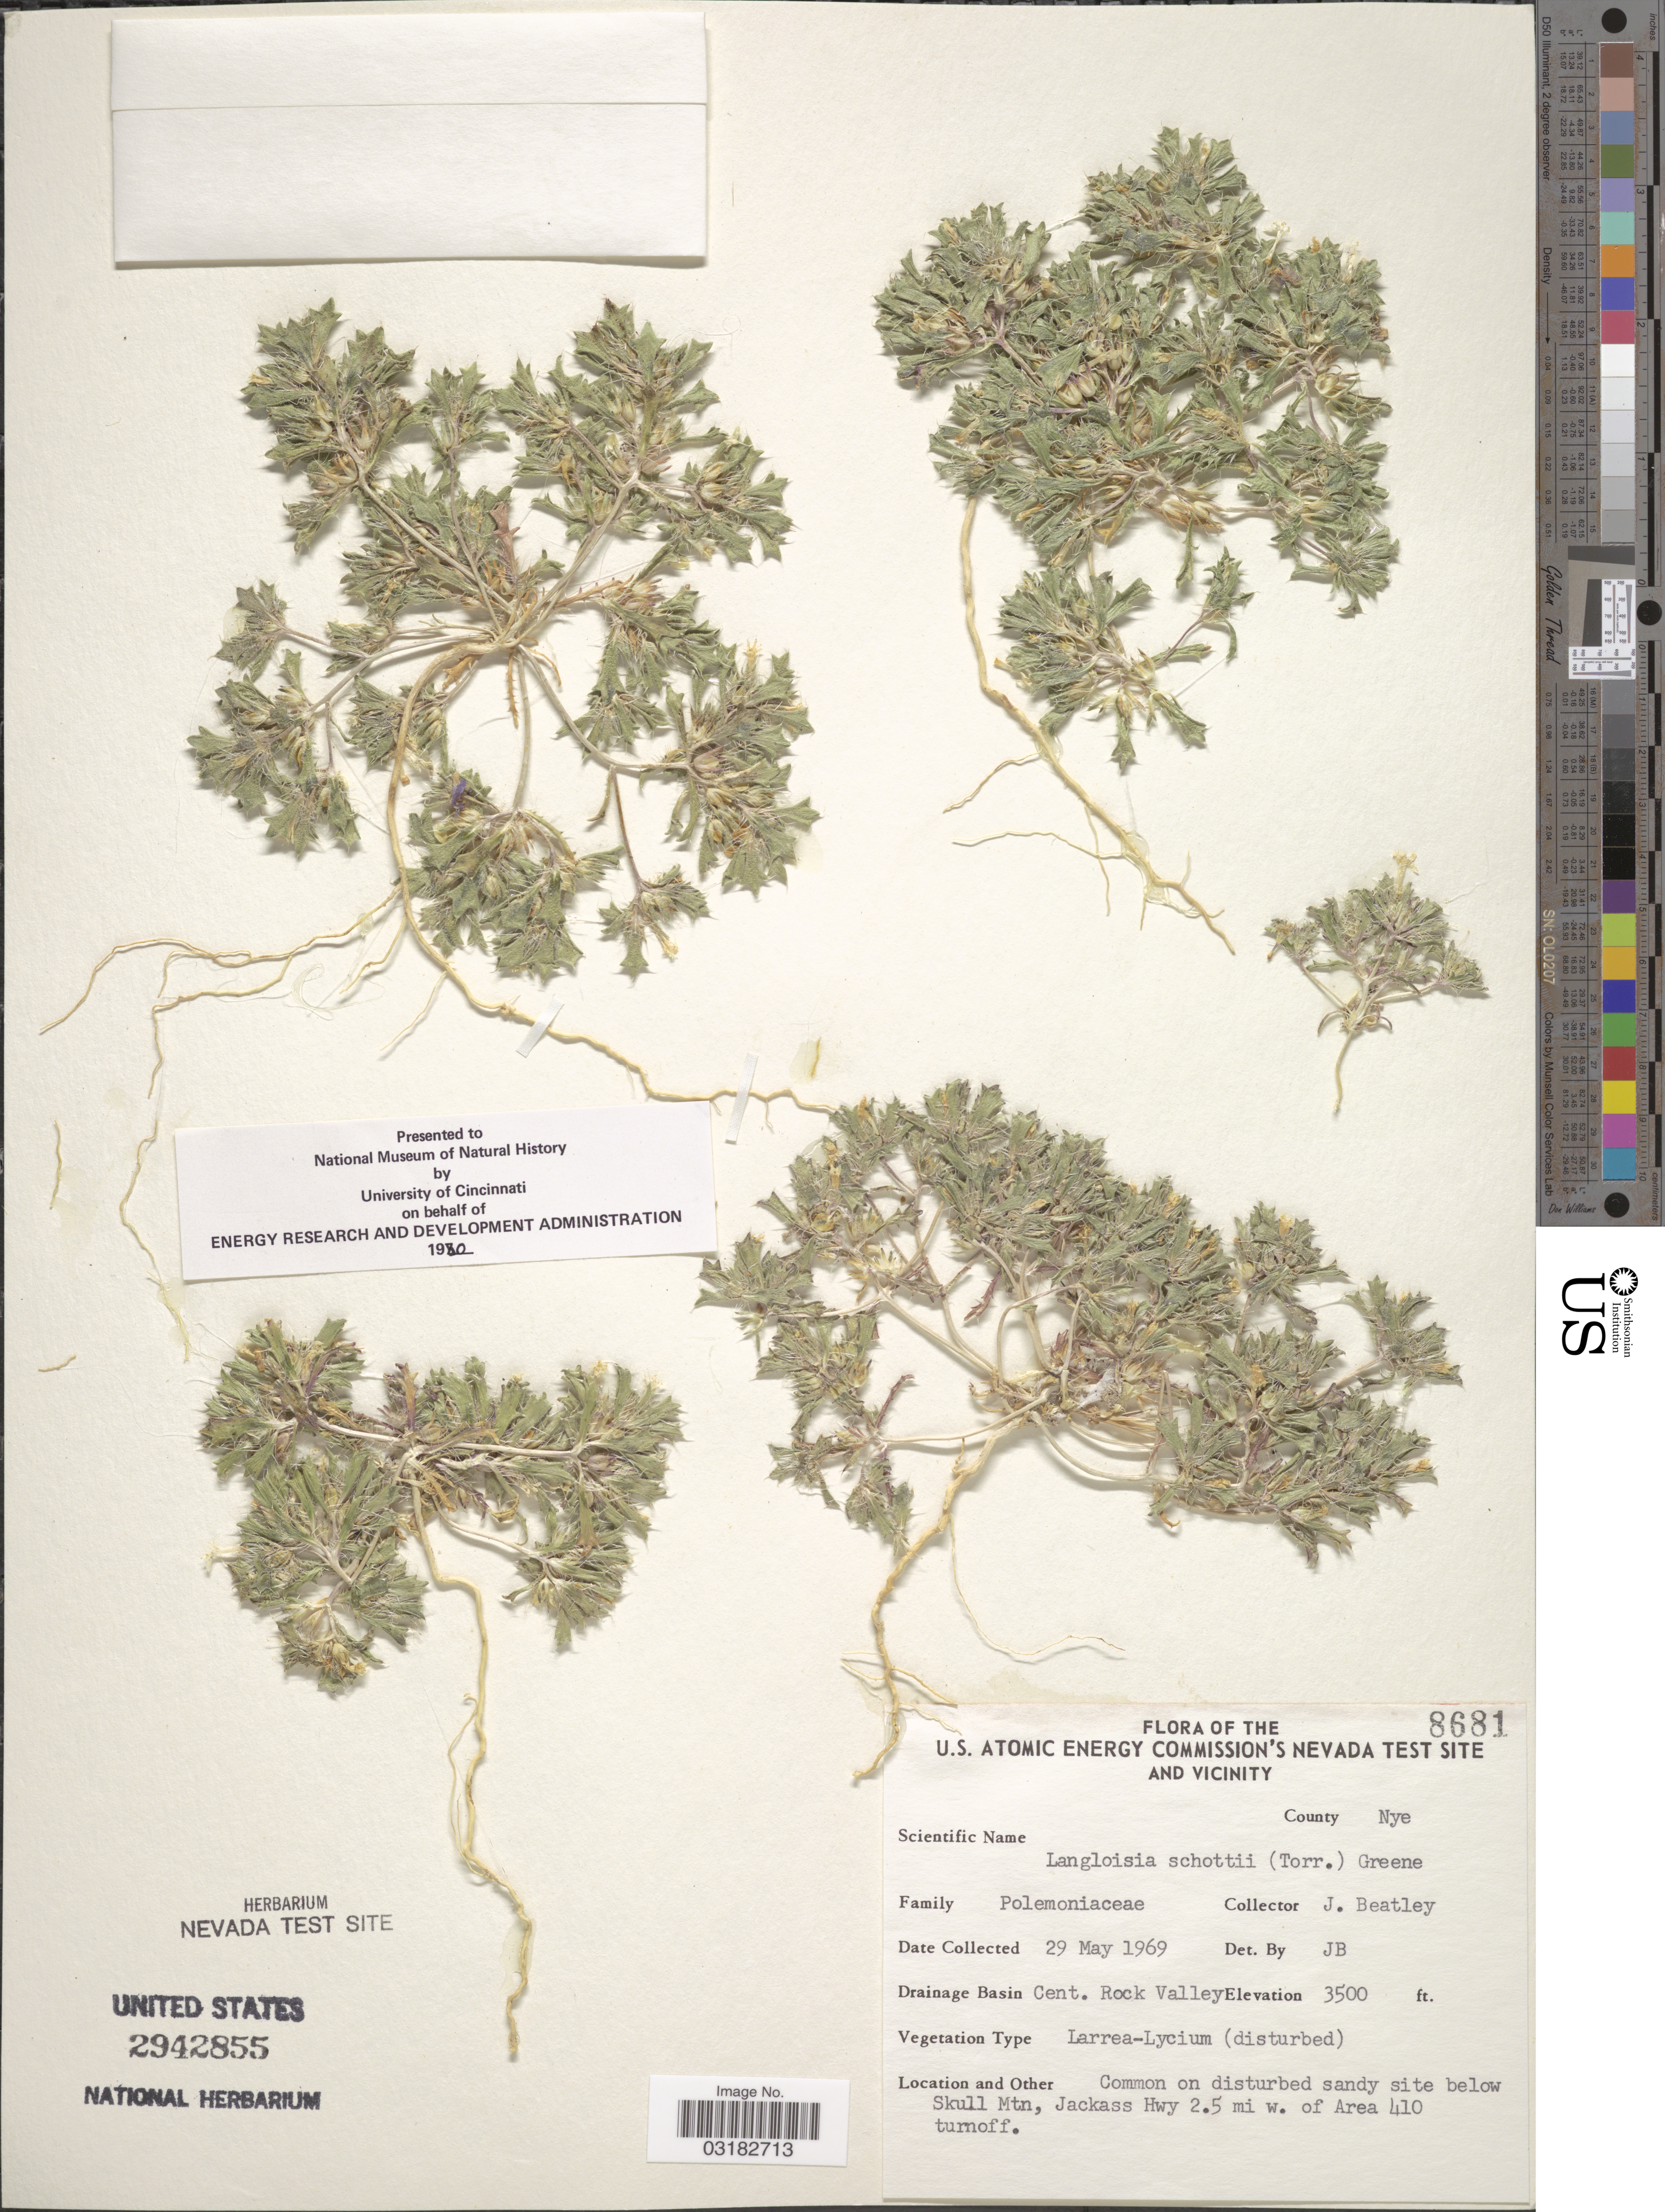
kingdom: Plantae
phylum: Tracheophyta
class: Magnoliopsida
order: Ericales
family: Polemoniaceae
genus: Loeseliastrum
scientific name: Loeseliastrum schottii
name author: (Torr.) Timbrook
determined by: Timbrook, S.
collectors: J. C. Beatley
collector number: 8681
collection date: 1969-05-29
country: United States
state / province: Nevada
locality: U.S. Atomic Energy Commission's Nevada Test Site and vicinity. County Nye. Drainage Basin Cent. Rock Valley. Common on disturbed sandy site below Skull Mtn. Jackass Hwy 2.5 mi w. of Area 410 turnoff.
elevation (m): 1067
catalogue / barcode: US 2942855